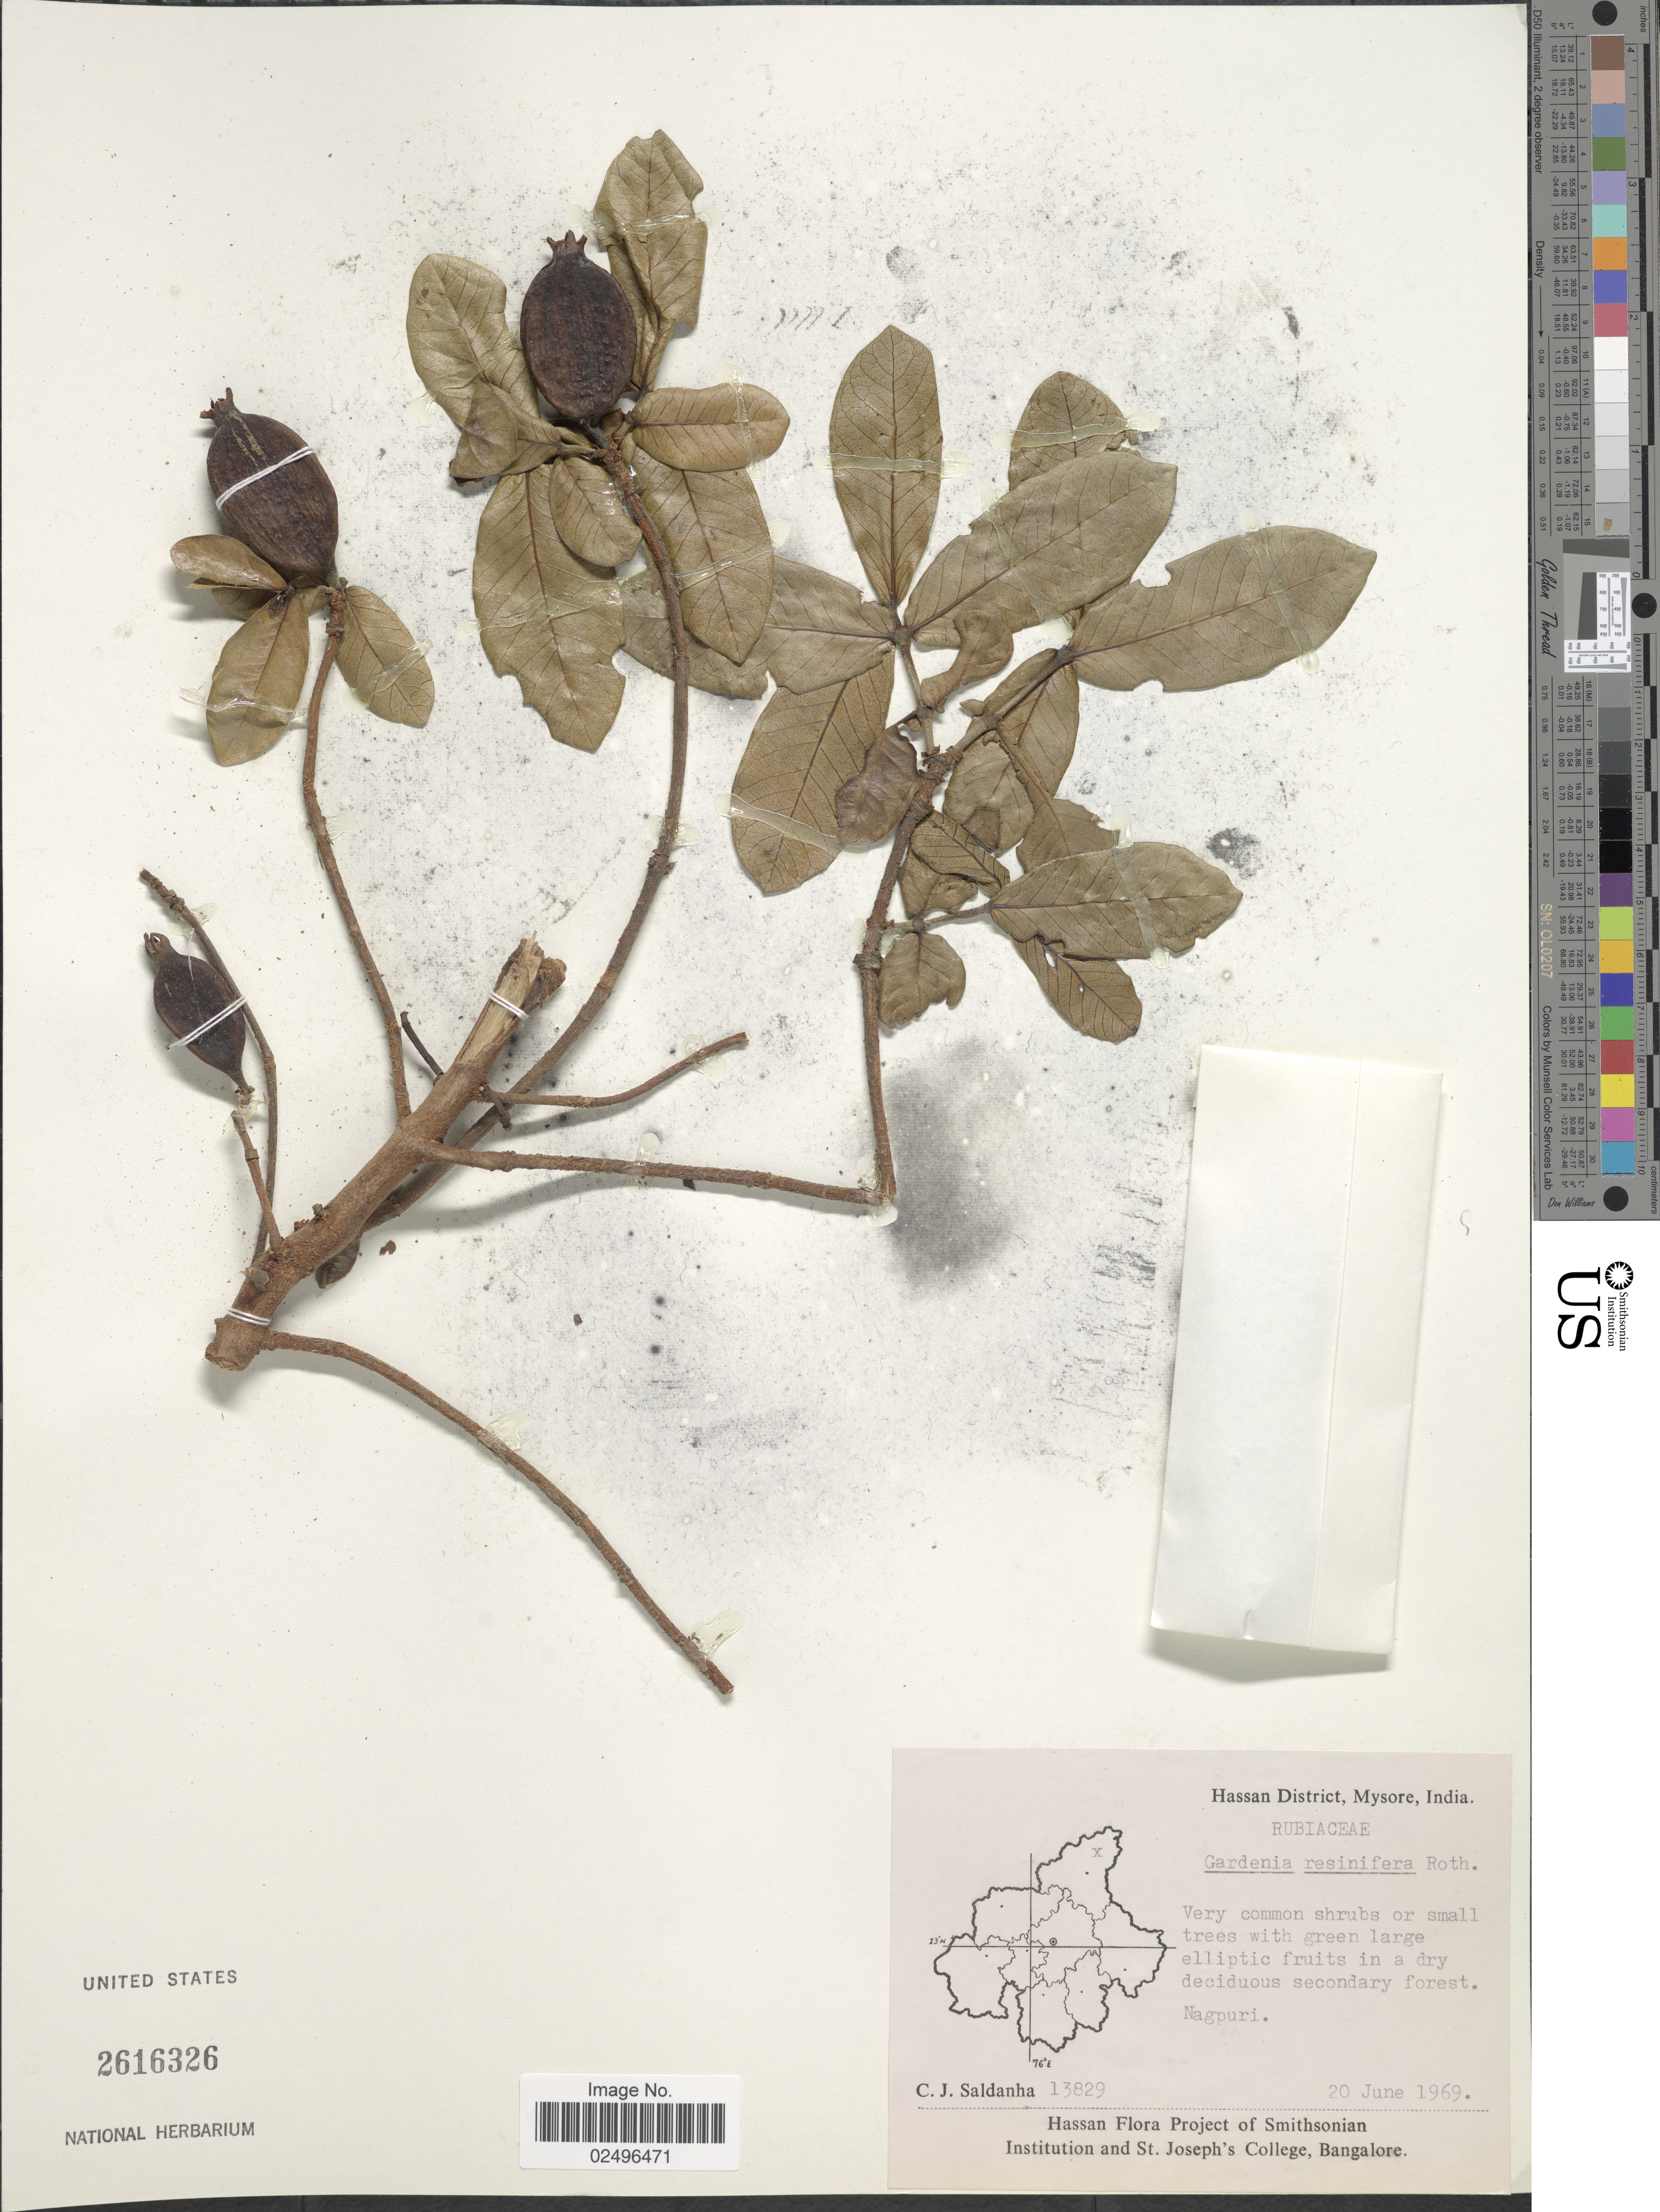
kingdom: Plantae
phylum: Tracheophyta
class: Magnoliopsida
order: Gentianales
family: Rubiaceae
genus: Gardenia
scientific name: Gardenia resinifera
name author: Roth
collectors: C. J. Saldanha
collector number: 13829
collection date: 1969-06-20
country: India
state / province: Karnataka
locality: Hassan District, Mysore, India, Nagpuri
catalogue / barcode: US 2616326